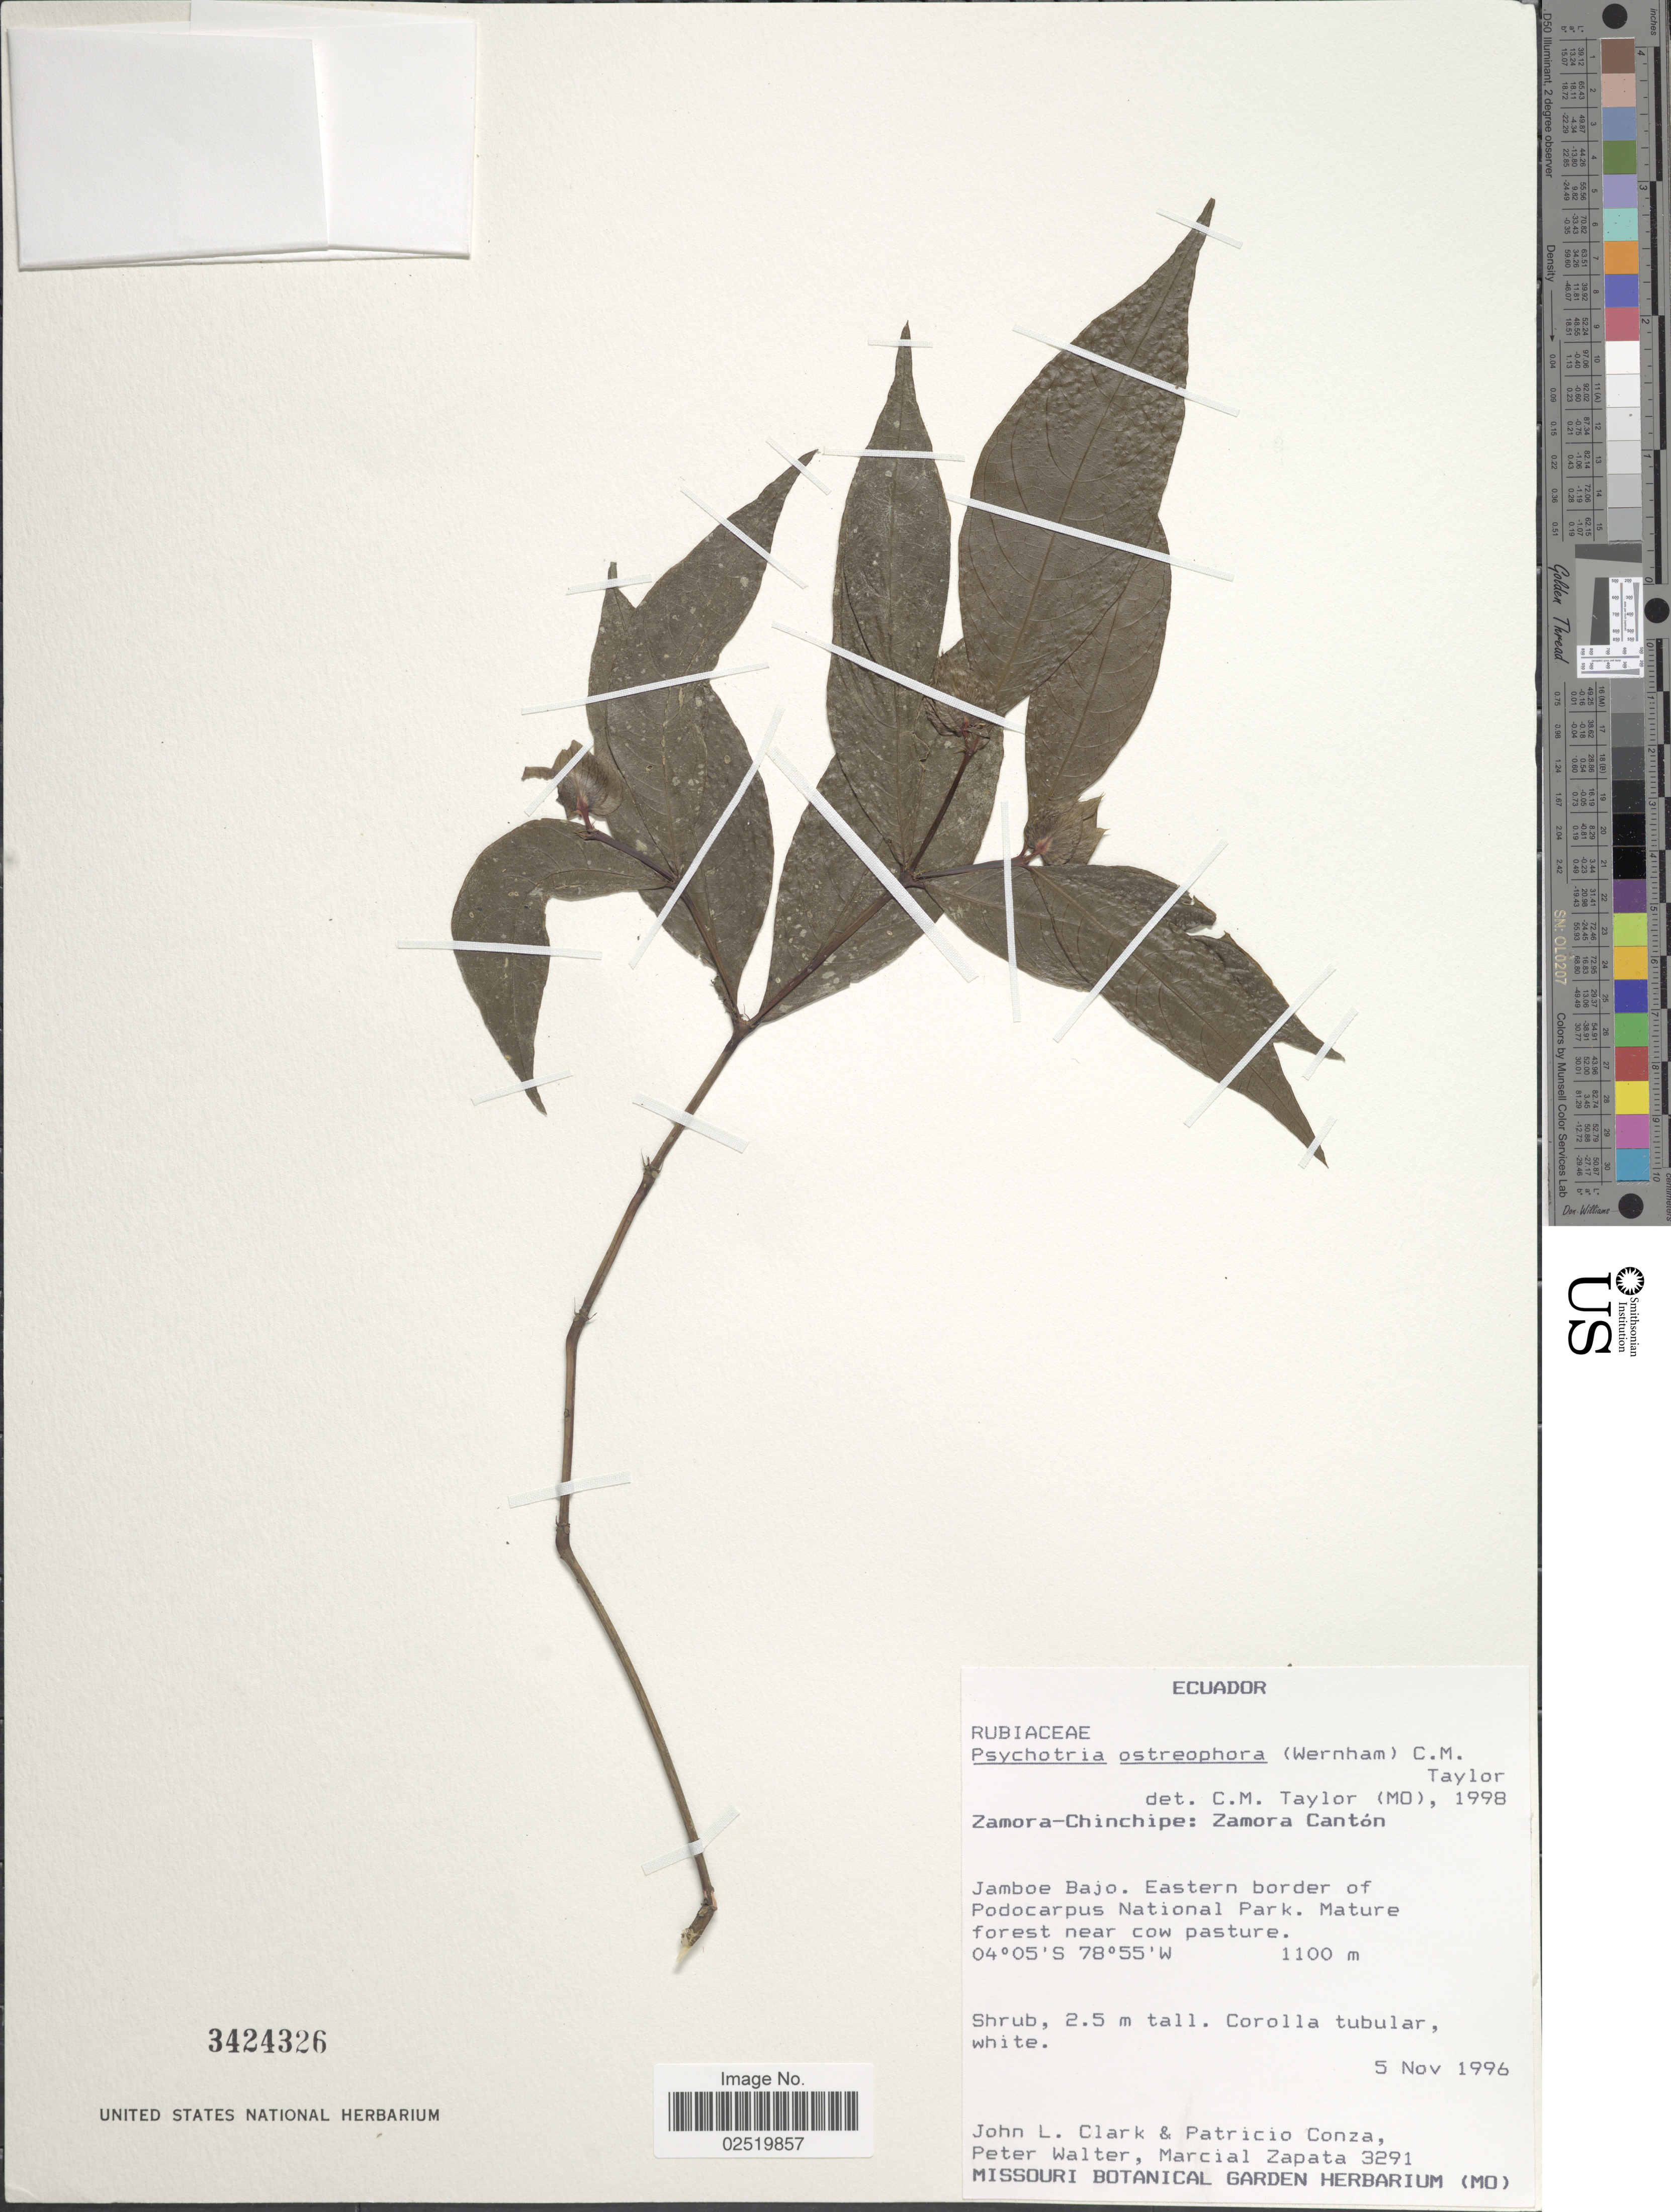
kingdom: Plantae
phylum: Tracheophyta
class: Magnoliopsida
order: Gentianales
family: Rubiaceae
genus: Psychotria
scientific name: Psychotria ostreophora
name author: (Wernham) C.M. Taylor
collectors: J. L. Clark, P. Conza, P. Walter & M. Zapata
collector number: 3291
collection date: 1996-11-05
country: Ecuador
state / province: Zamora-Chinchipe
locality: Zamora Canton. Jamboe Bajo, Eastern border of Podocarpus National Park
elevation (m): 1100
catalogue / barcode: US 3224326